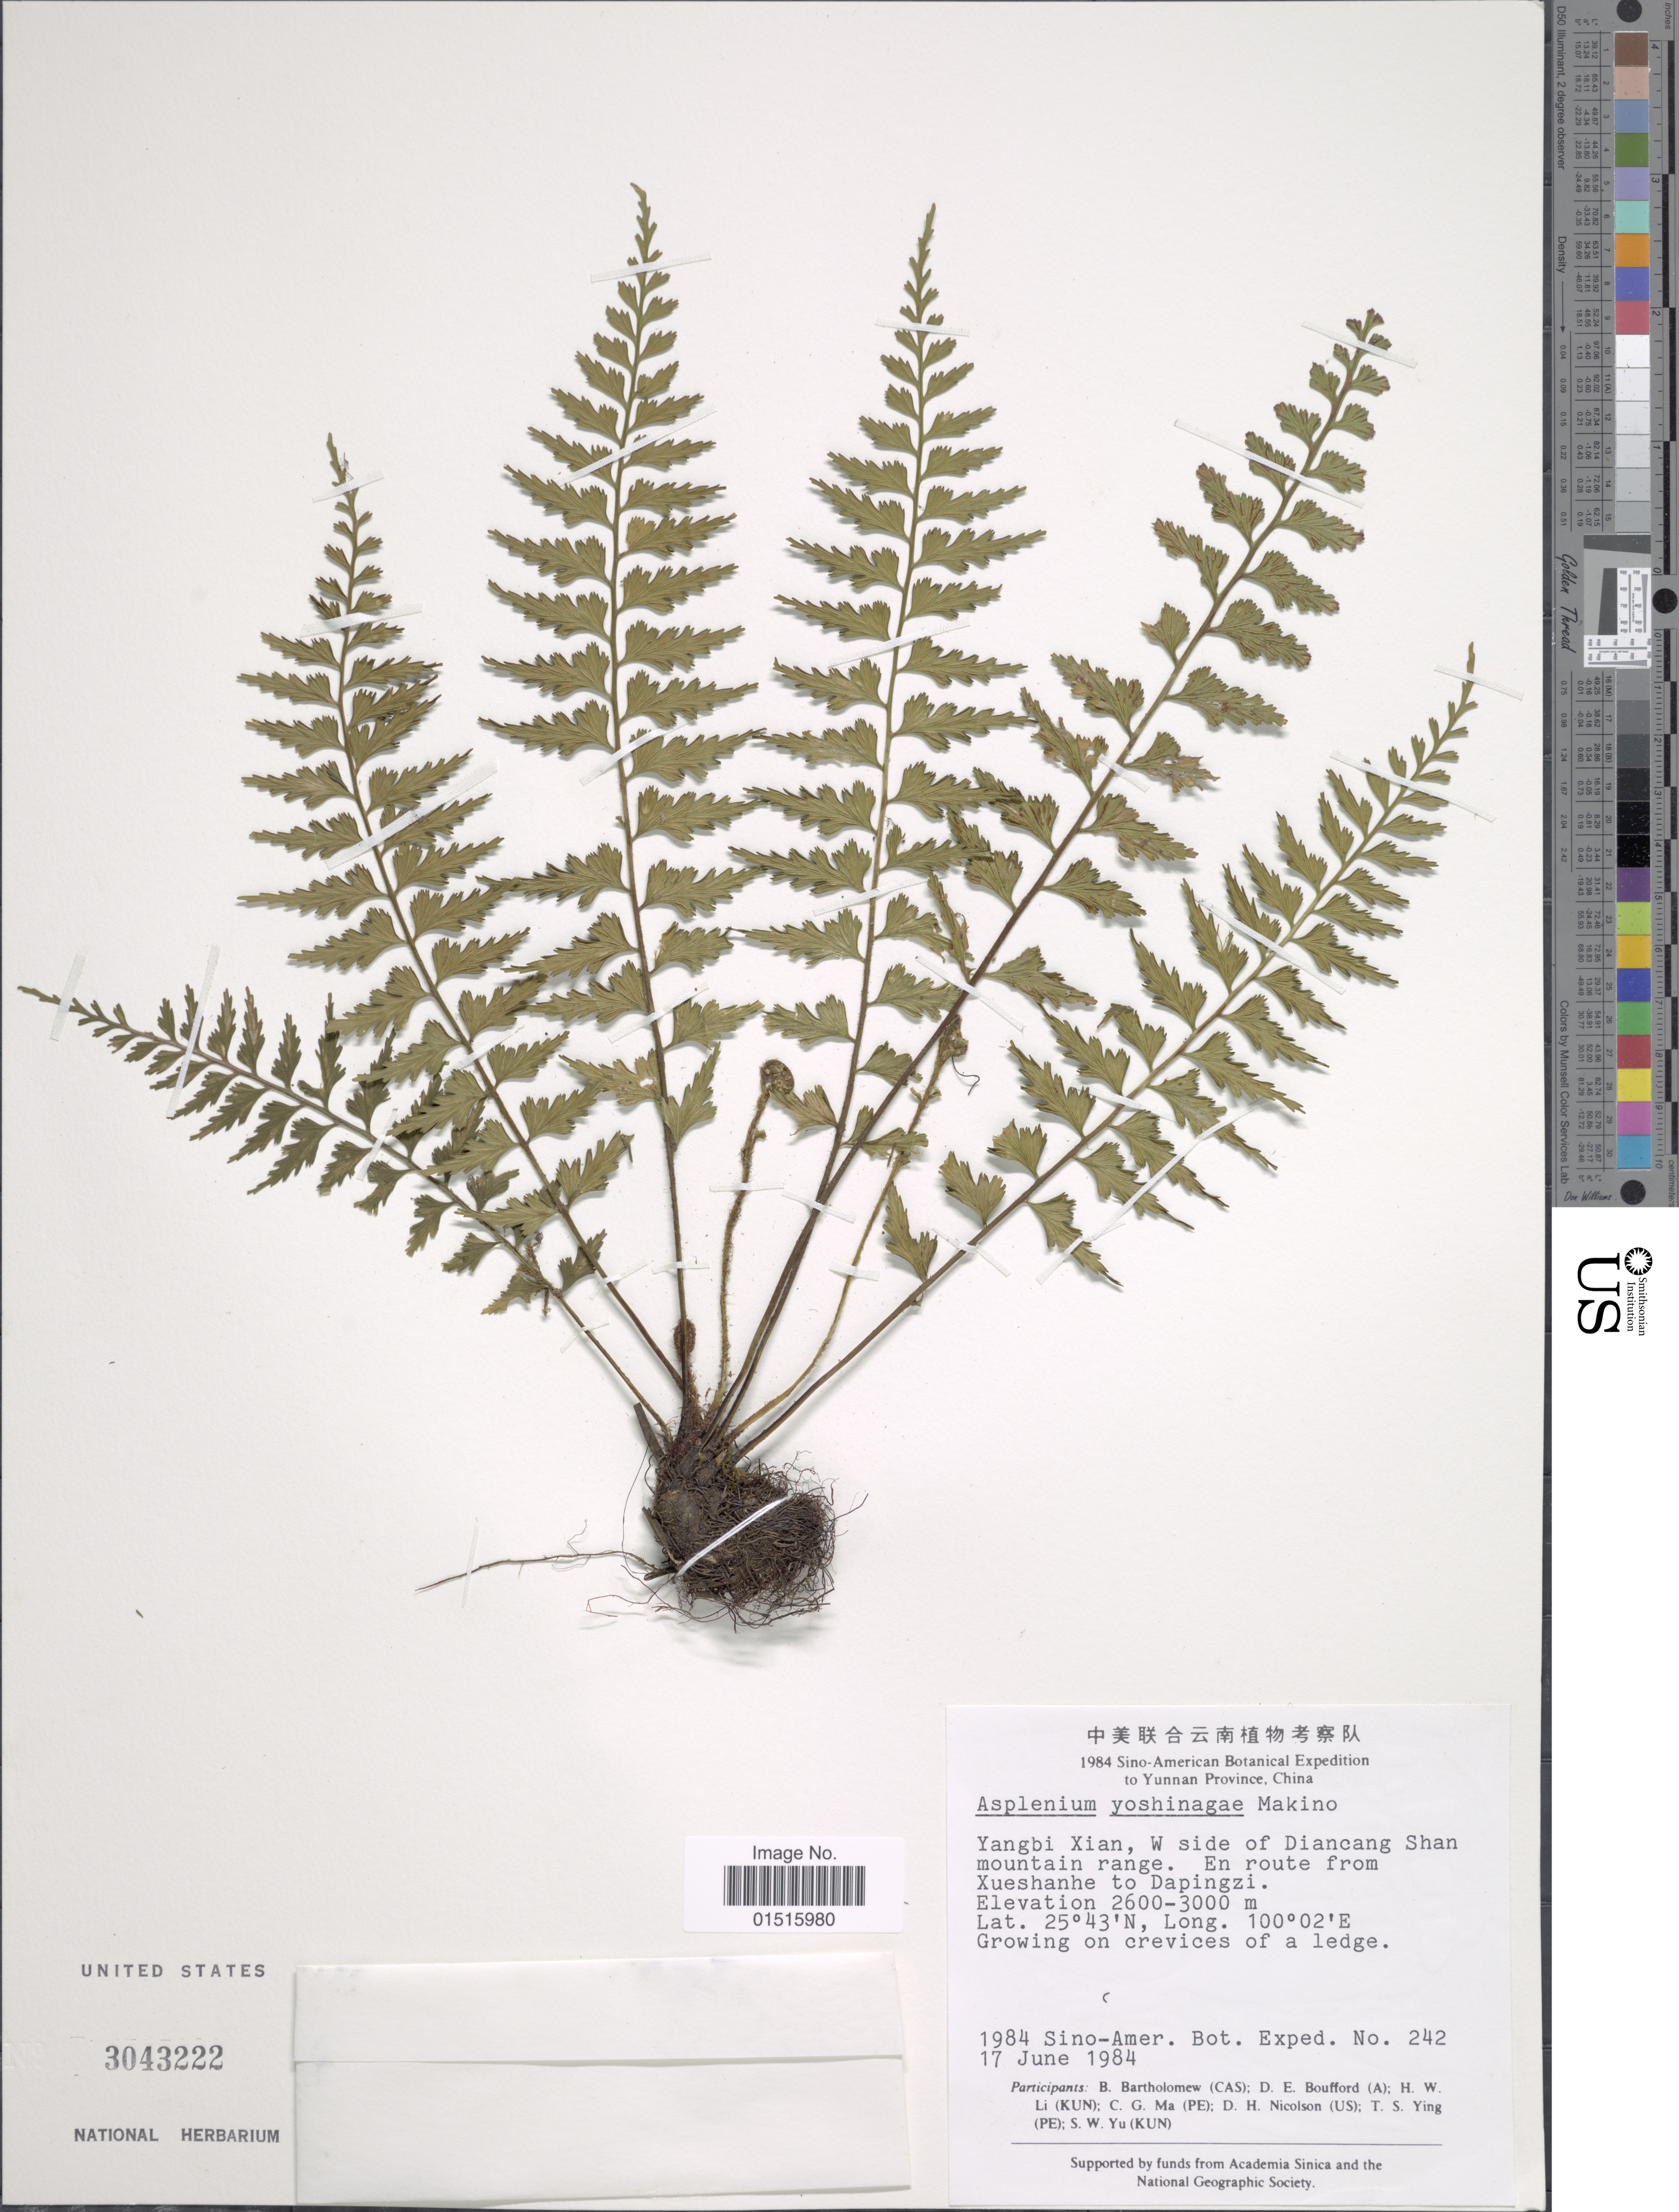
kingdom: Plantae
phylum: Tracheophyta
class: Polypodiopsida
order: Polypodiales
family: Aspleniaceae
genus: Asplenium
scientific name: Asplenium yoshinagae var. planicaule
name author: (Wall. ex Mett.) C.V. Morton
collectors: Sino-Amer. Bot. Exped. 1984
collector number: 242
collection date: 1984-06-17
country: China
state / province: Yunnan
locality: Yangbi Xian, W side of Diancang Shan mountain range. En route from Xueshanhe to Dapingzi.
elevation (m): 2600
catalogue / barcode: US 3043222